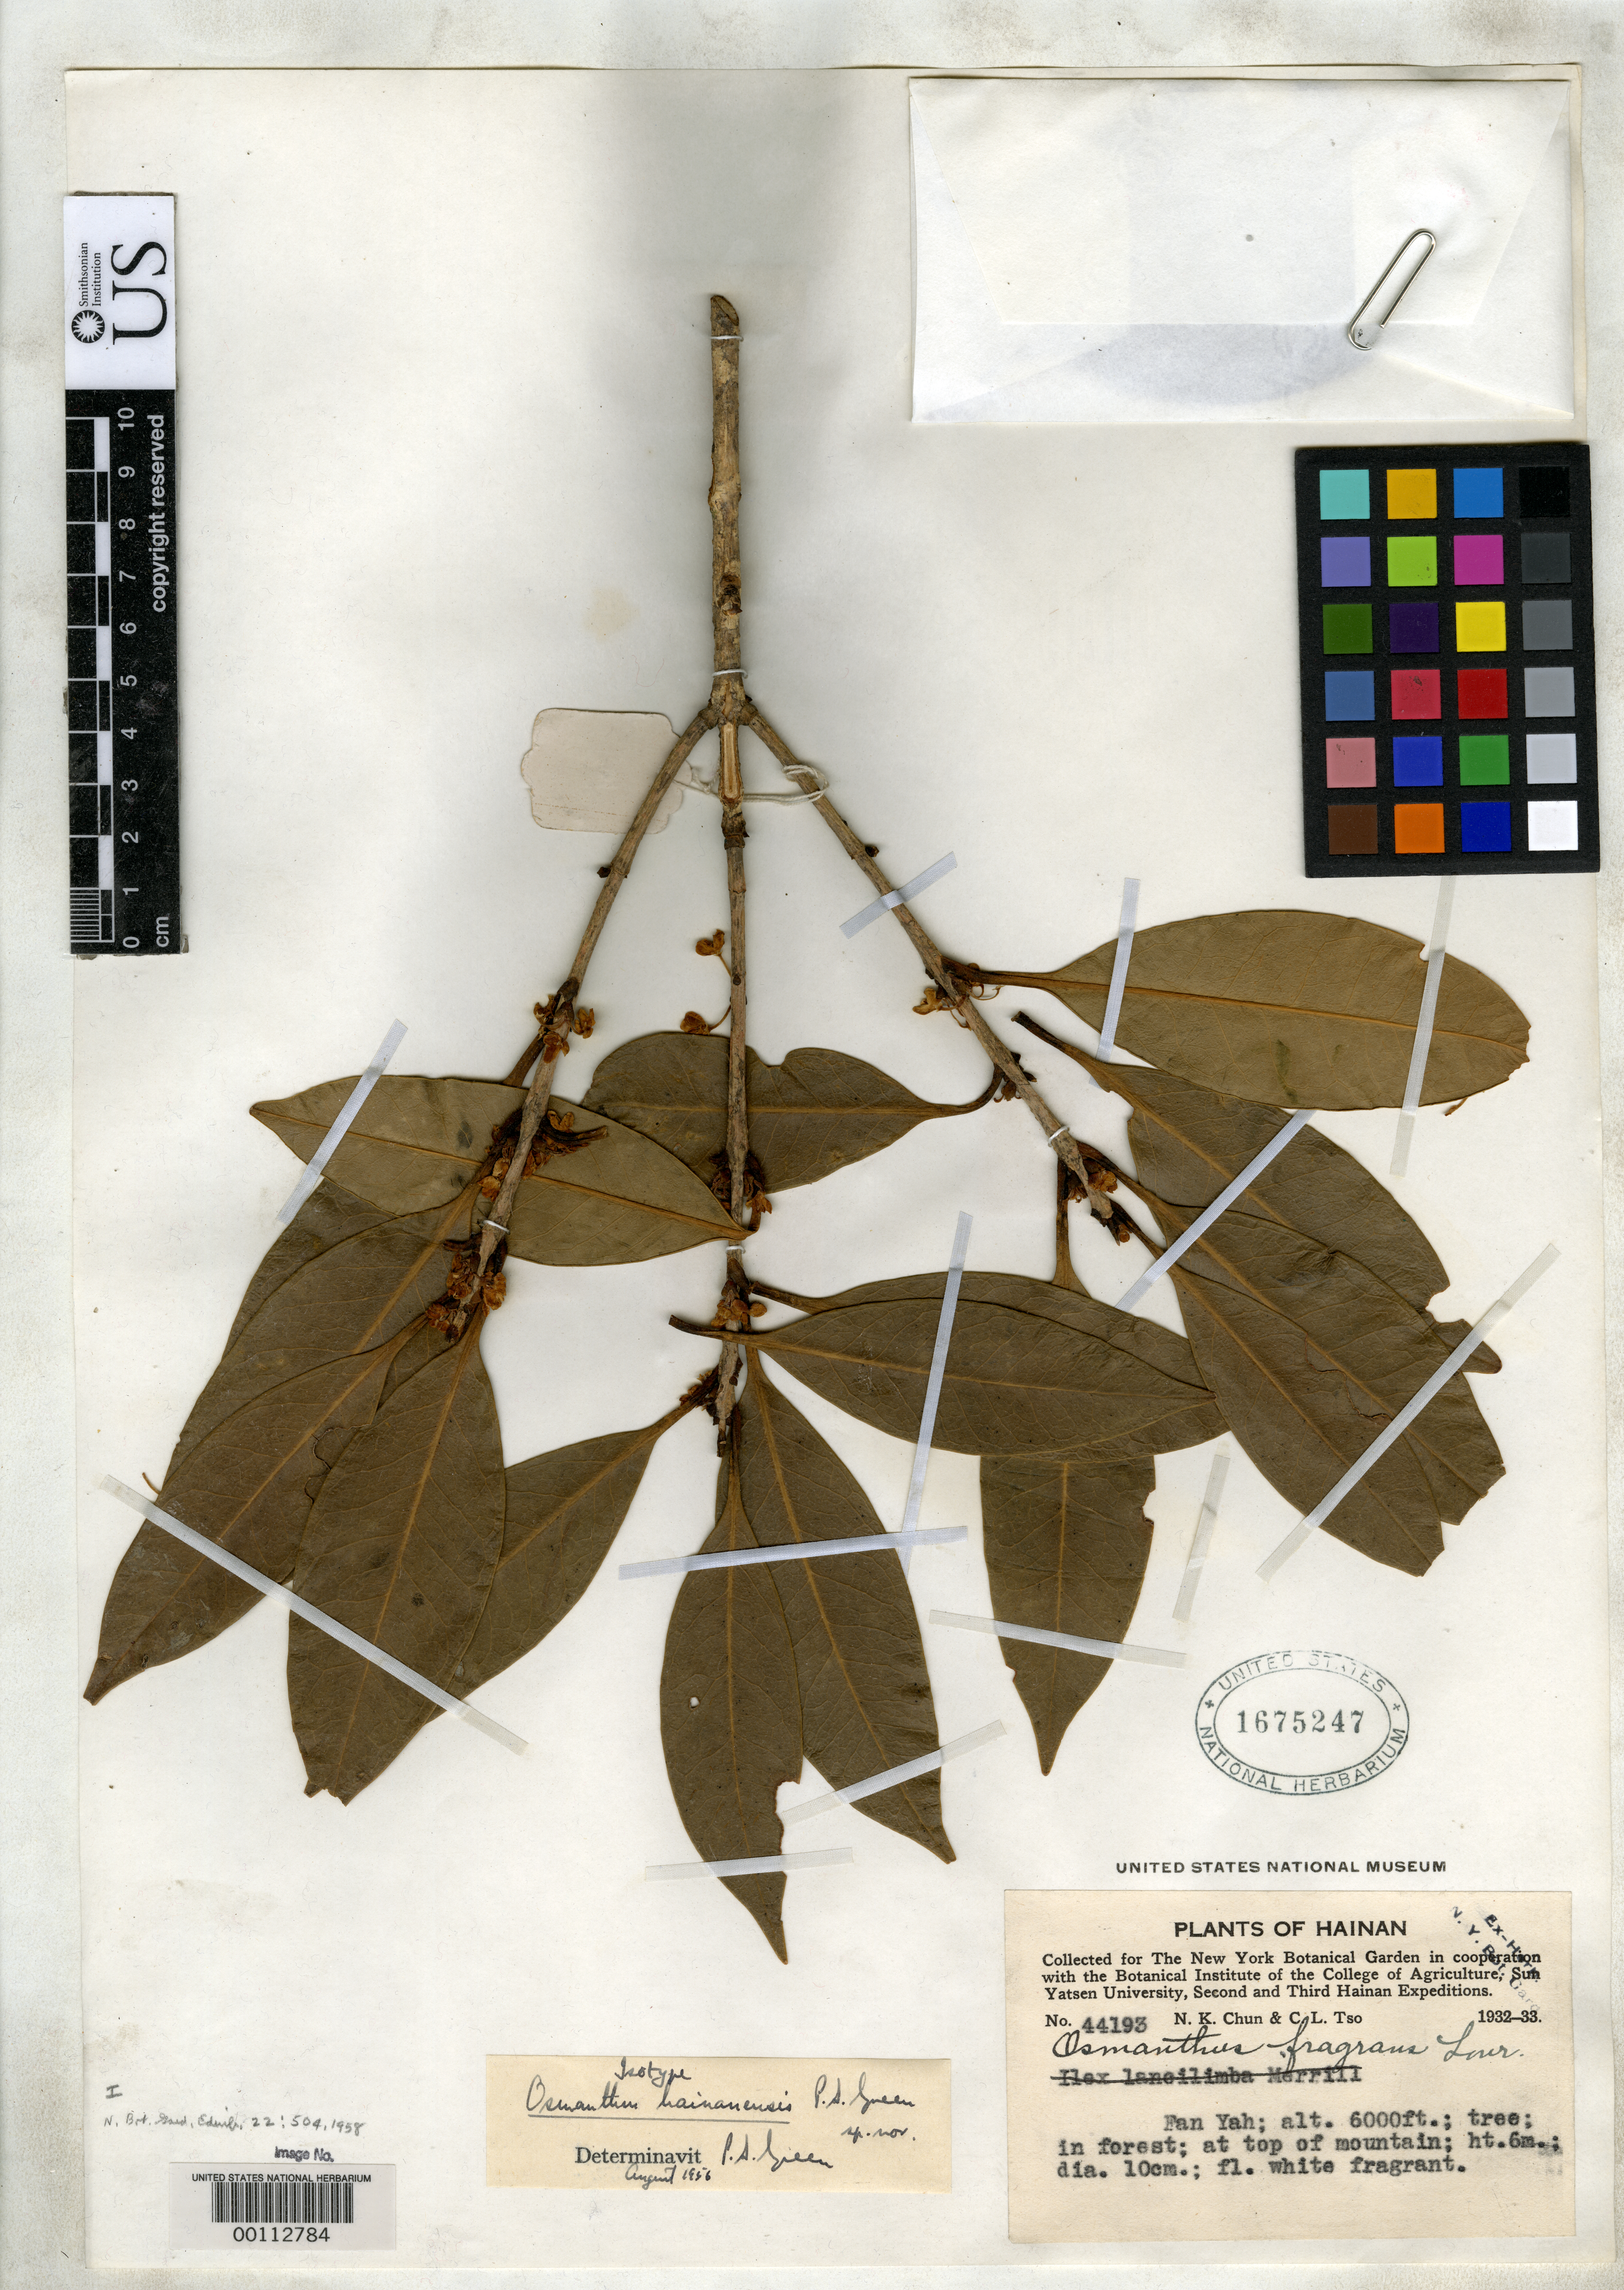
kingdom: Plantae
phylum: Tracheophyta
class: Magnoliopsida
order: Lamiales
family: Oleaceae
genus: Osmanthus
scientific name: Osmanthus hainanensis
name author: P.S. Green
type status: Isotype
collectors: N. K. Chun & C. Tso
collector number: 44193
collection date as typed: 1932 to -- --- 1933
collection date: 1932/1933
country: China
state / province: Guangdong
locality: Hainan.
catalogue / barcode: US 1675247